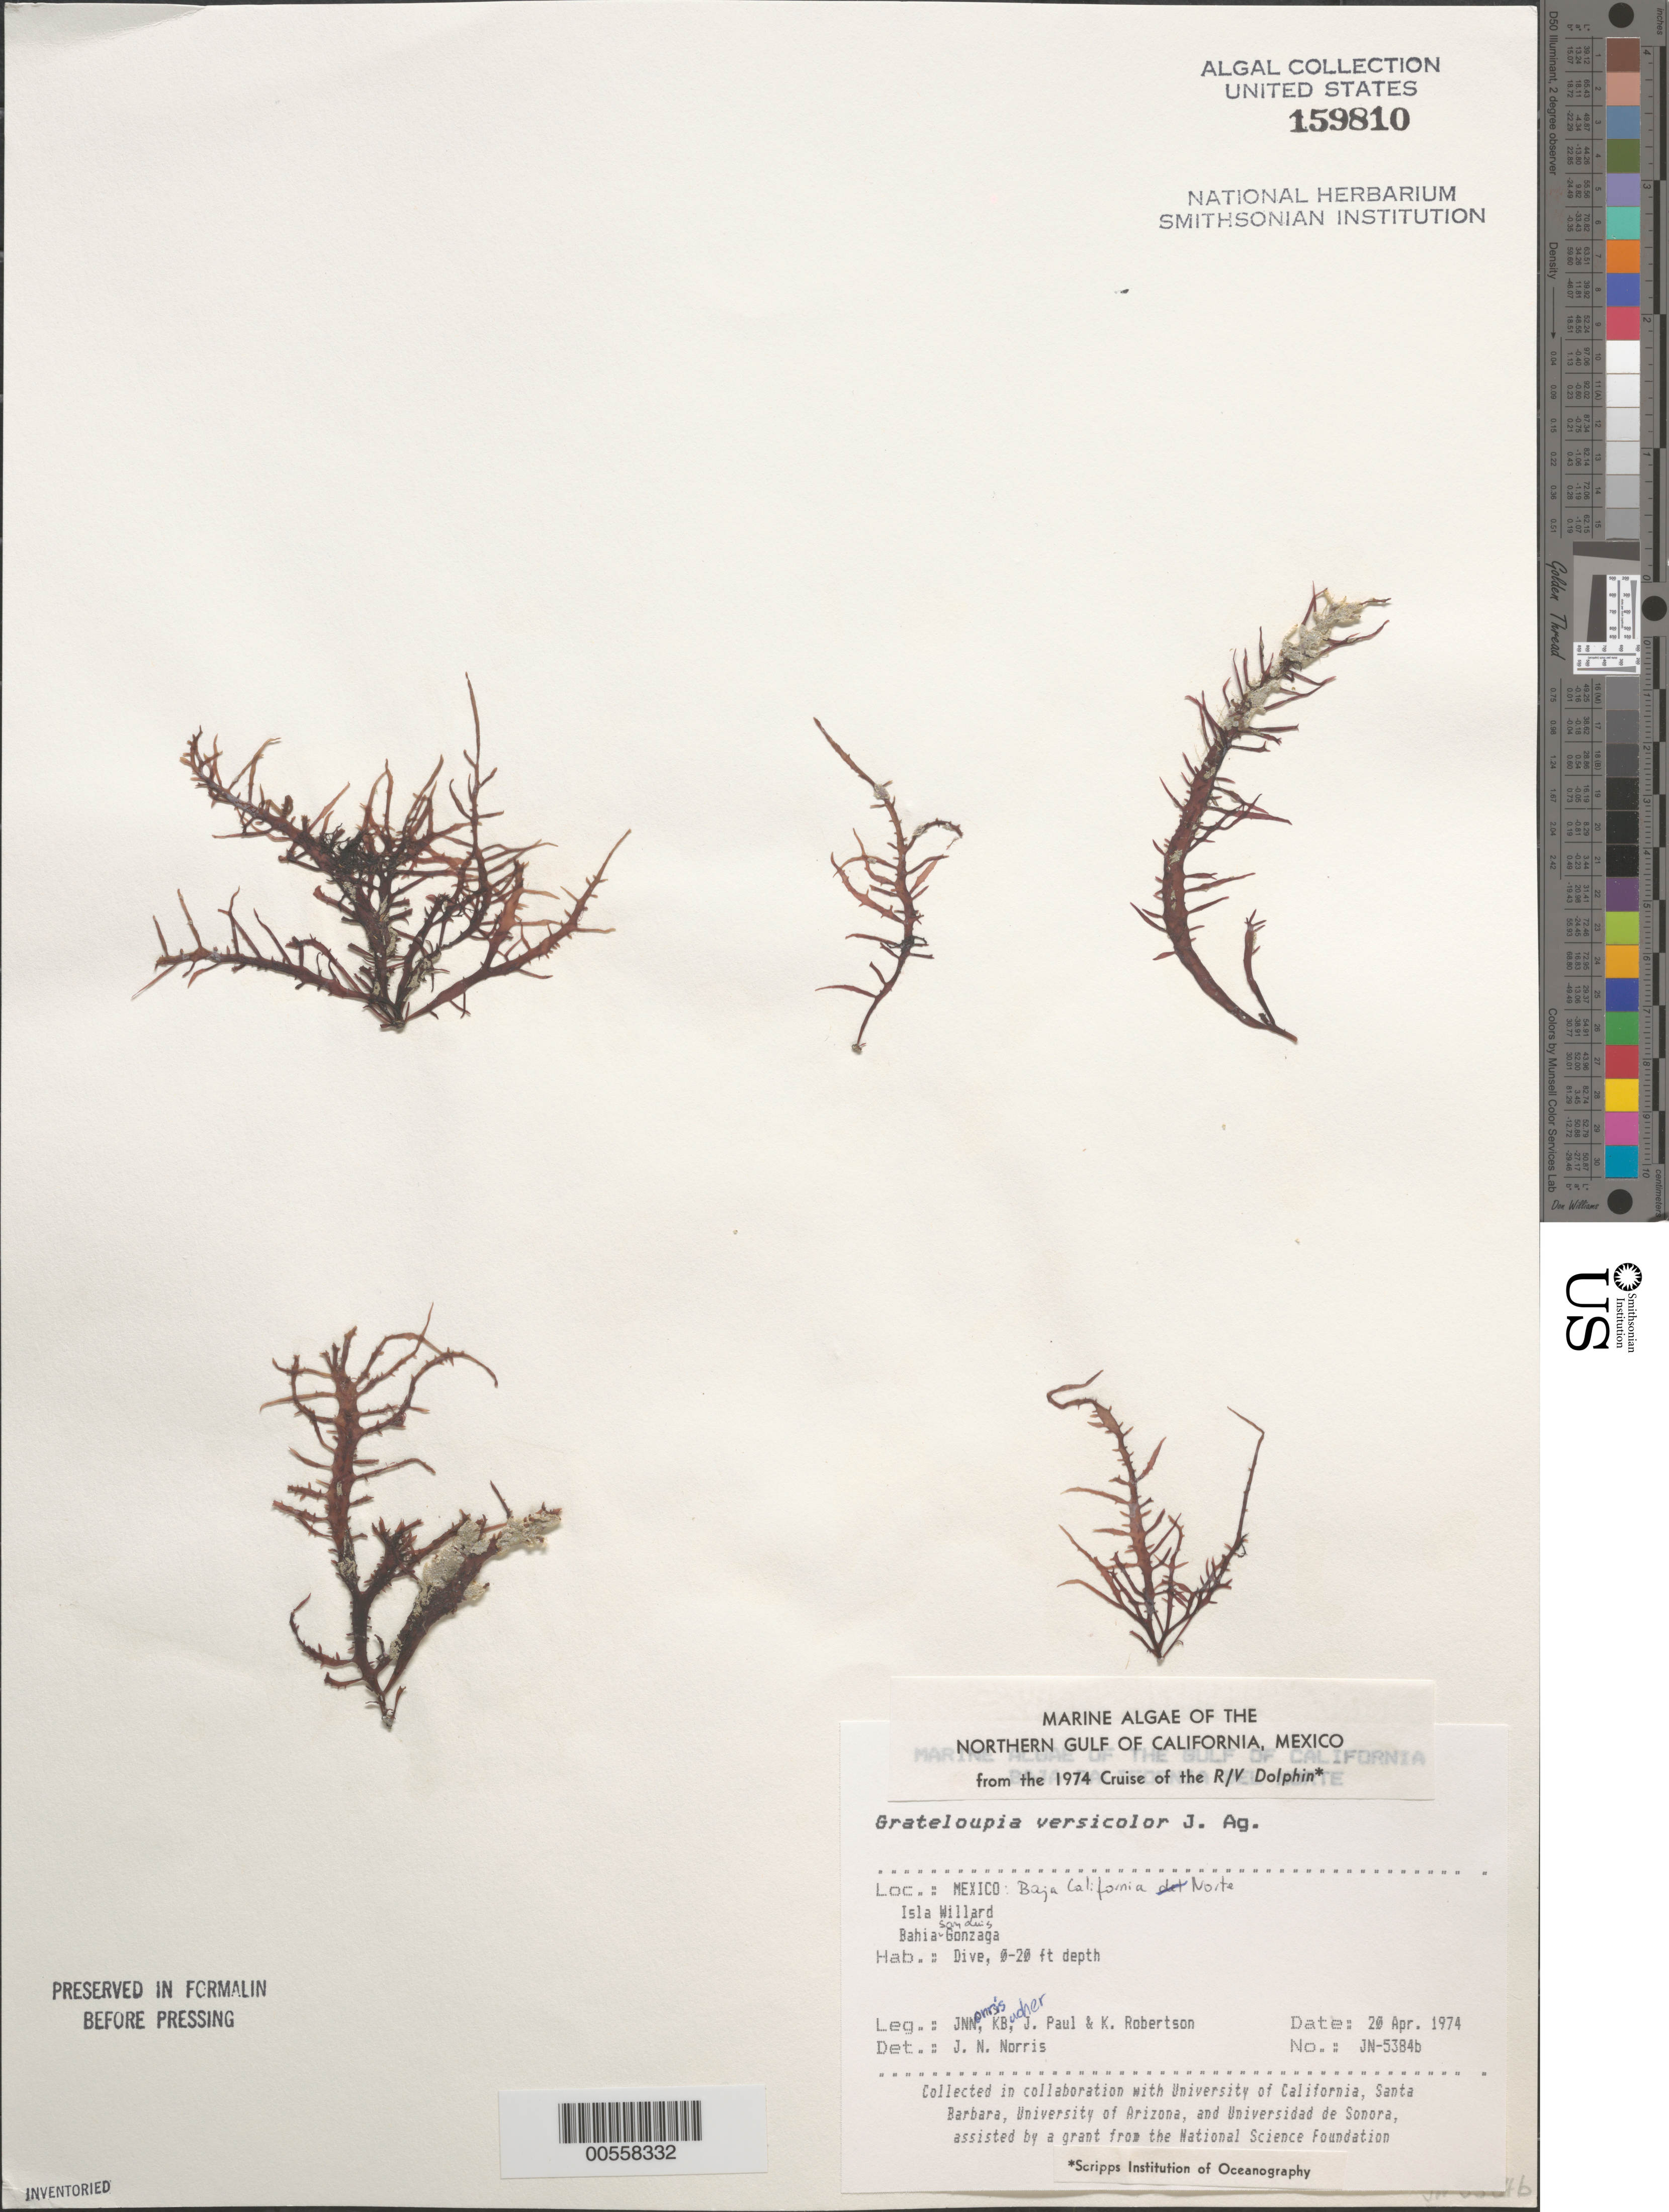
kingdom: Plantae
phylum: Rhodophyta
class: Florideophyceae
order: Halymeniales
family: Halymeniaceae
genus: Grateloupia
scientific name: Grateloupia versicolor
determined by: Norris, James N.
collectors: J. N. Norris, K. E. Bucher, J. Paul & K. Robertson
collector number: JN-5384b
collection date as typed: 20 Apr 1974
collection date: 1974-04-20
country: Mexico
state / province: Baja California Norte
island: Isla Willard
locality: Bahia San Luis Gonzaga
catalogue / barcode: US 159810